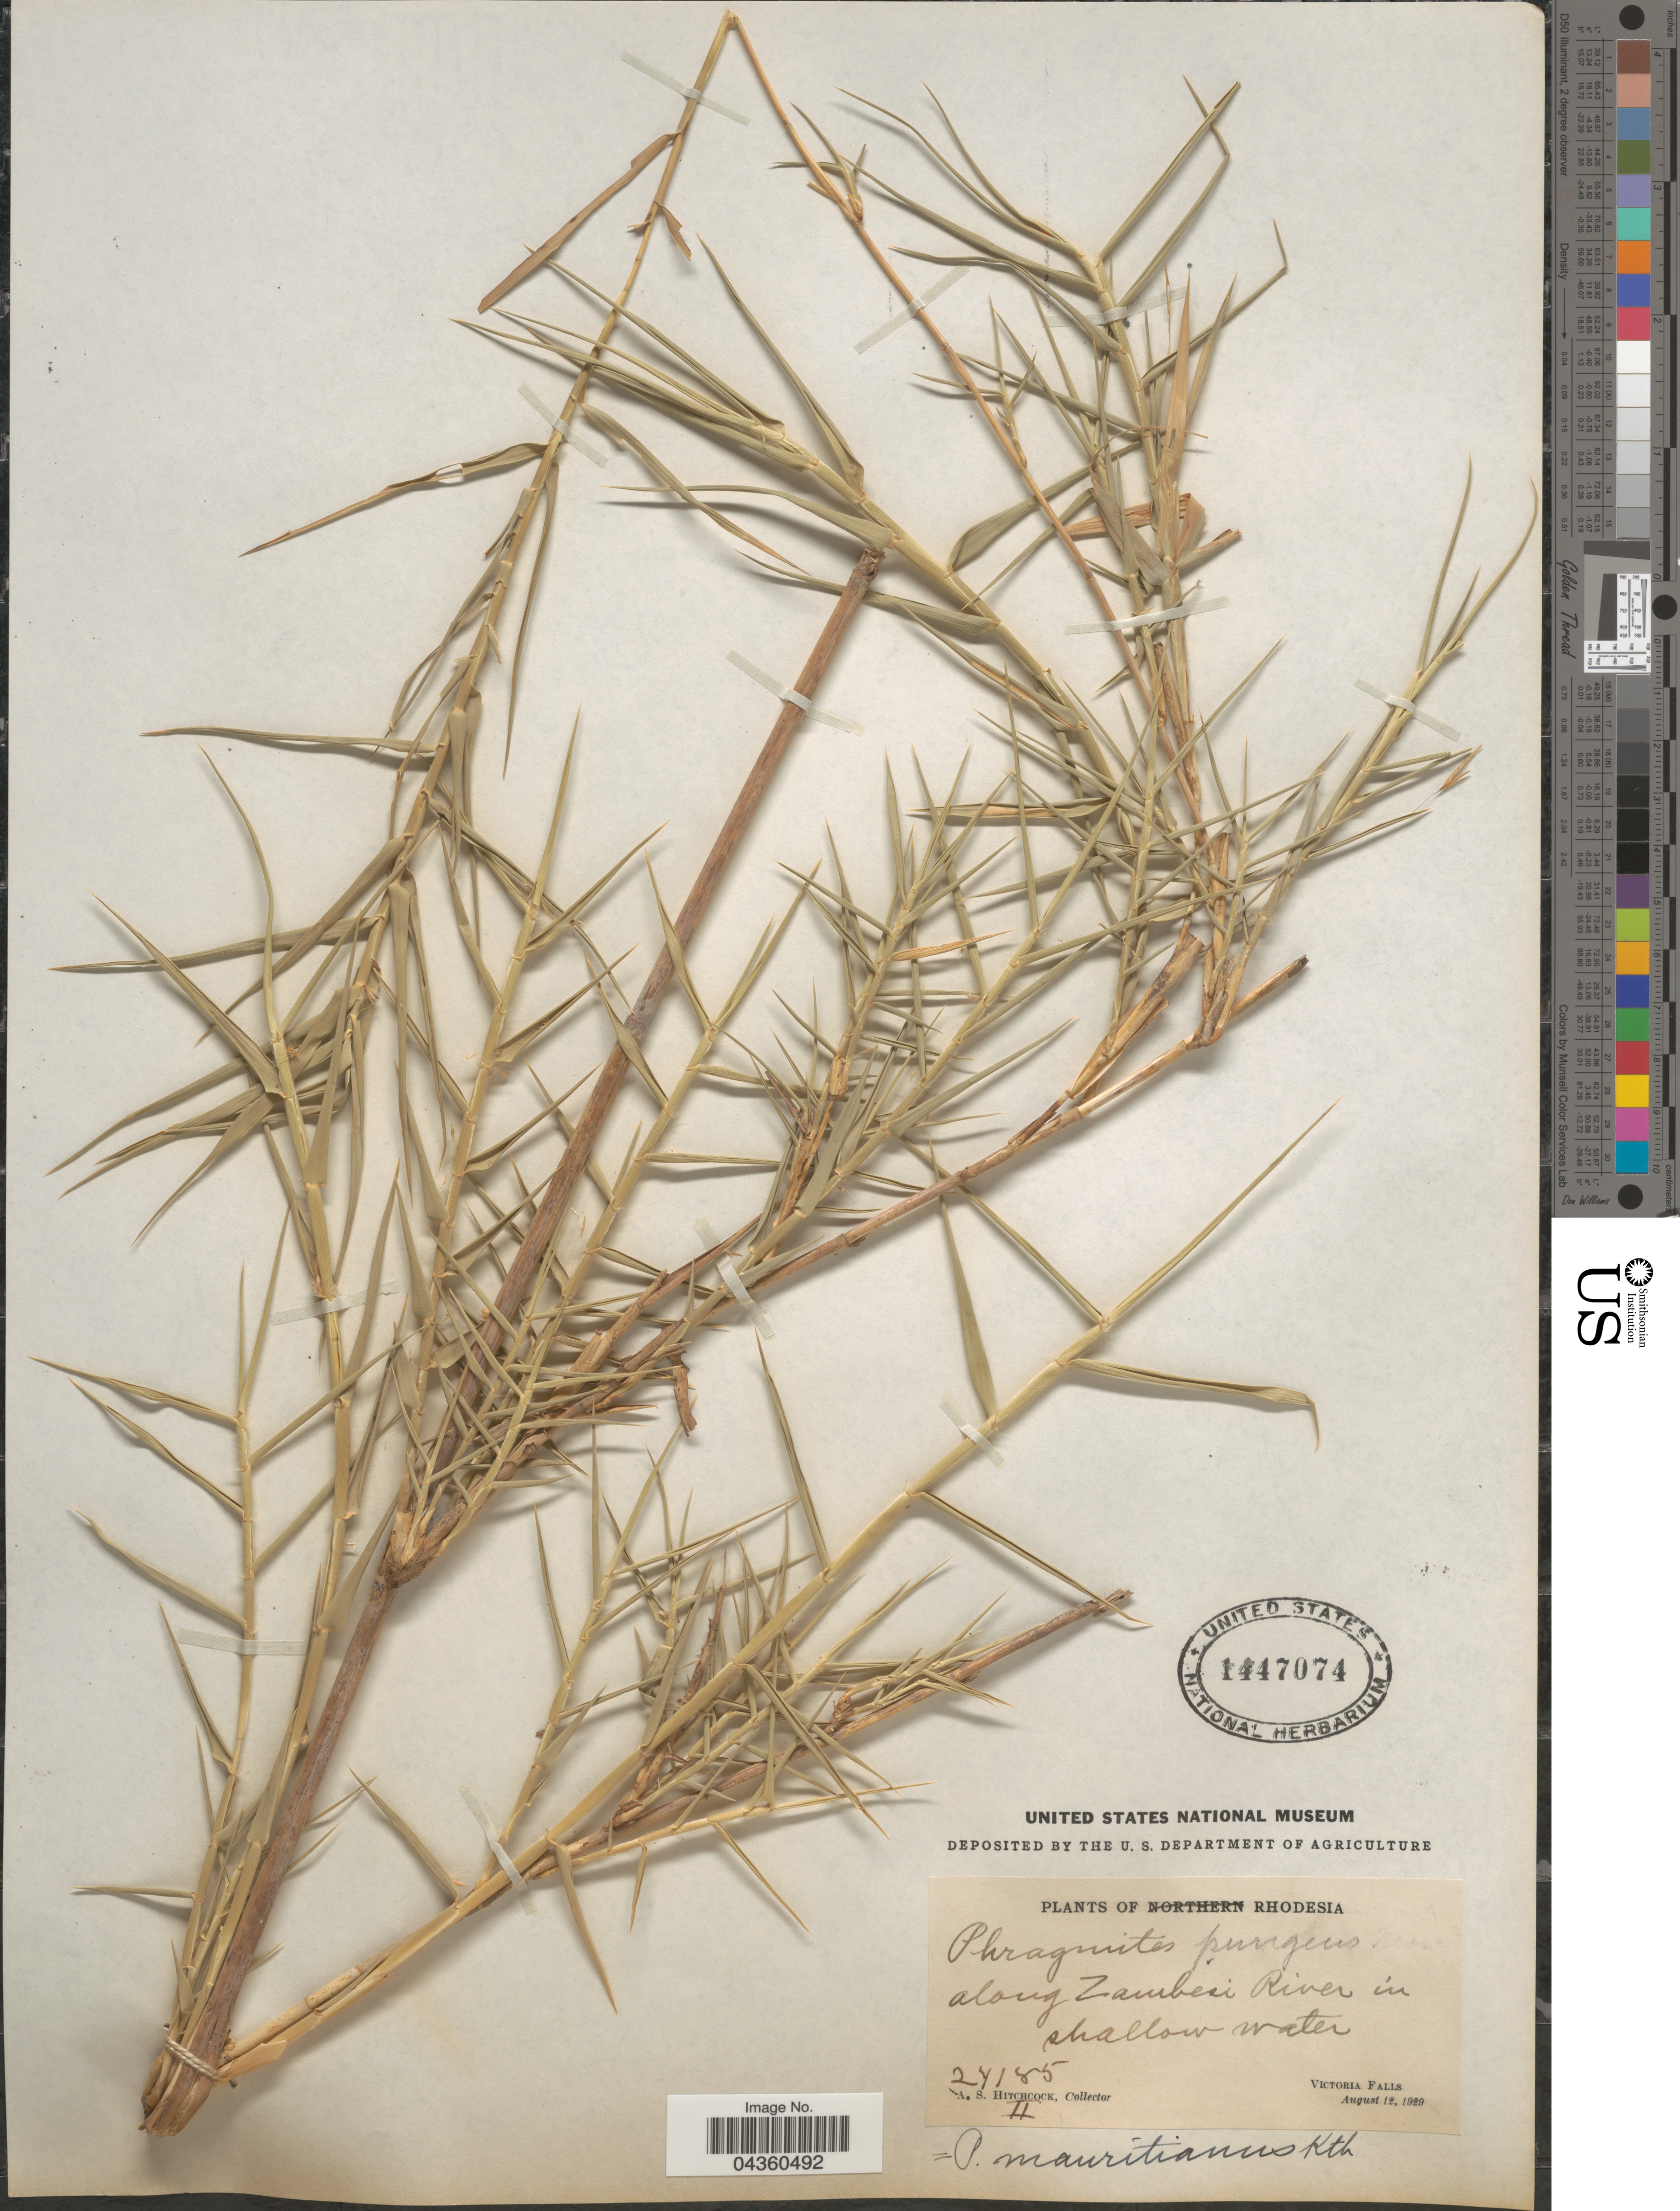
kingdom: Plantae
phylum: Tracheophyta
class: Liliopsida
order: Poales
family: Poaceae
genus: Phragmites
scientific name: Phragmites mauritianus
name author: Kunth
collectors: A. S. Hitchcock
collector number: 24185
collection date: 1929-08-12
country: Zimbabwe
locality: Rhodesia. Along Zambesi River. Victoria Falls.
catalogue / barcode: US 1447074